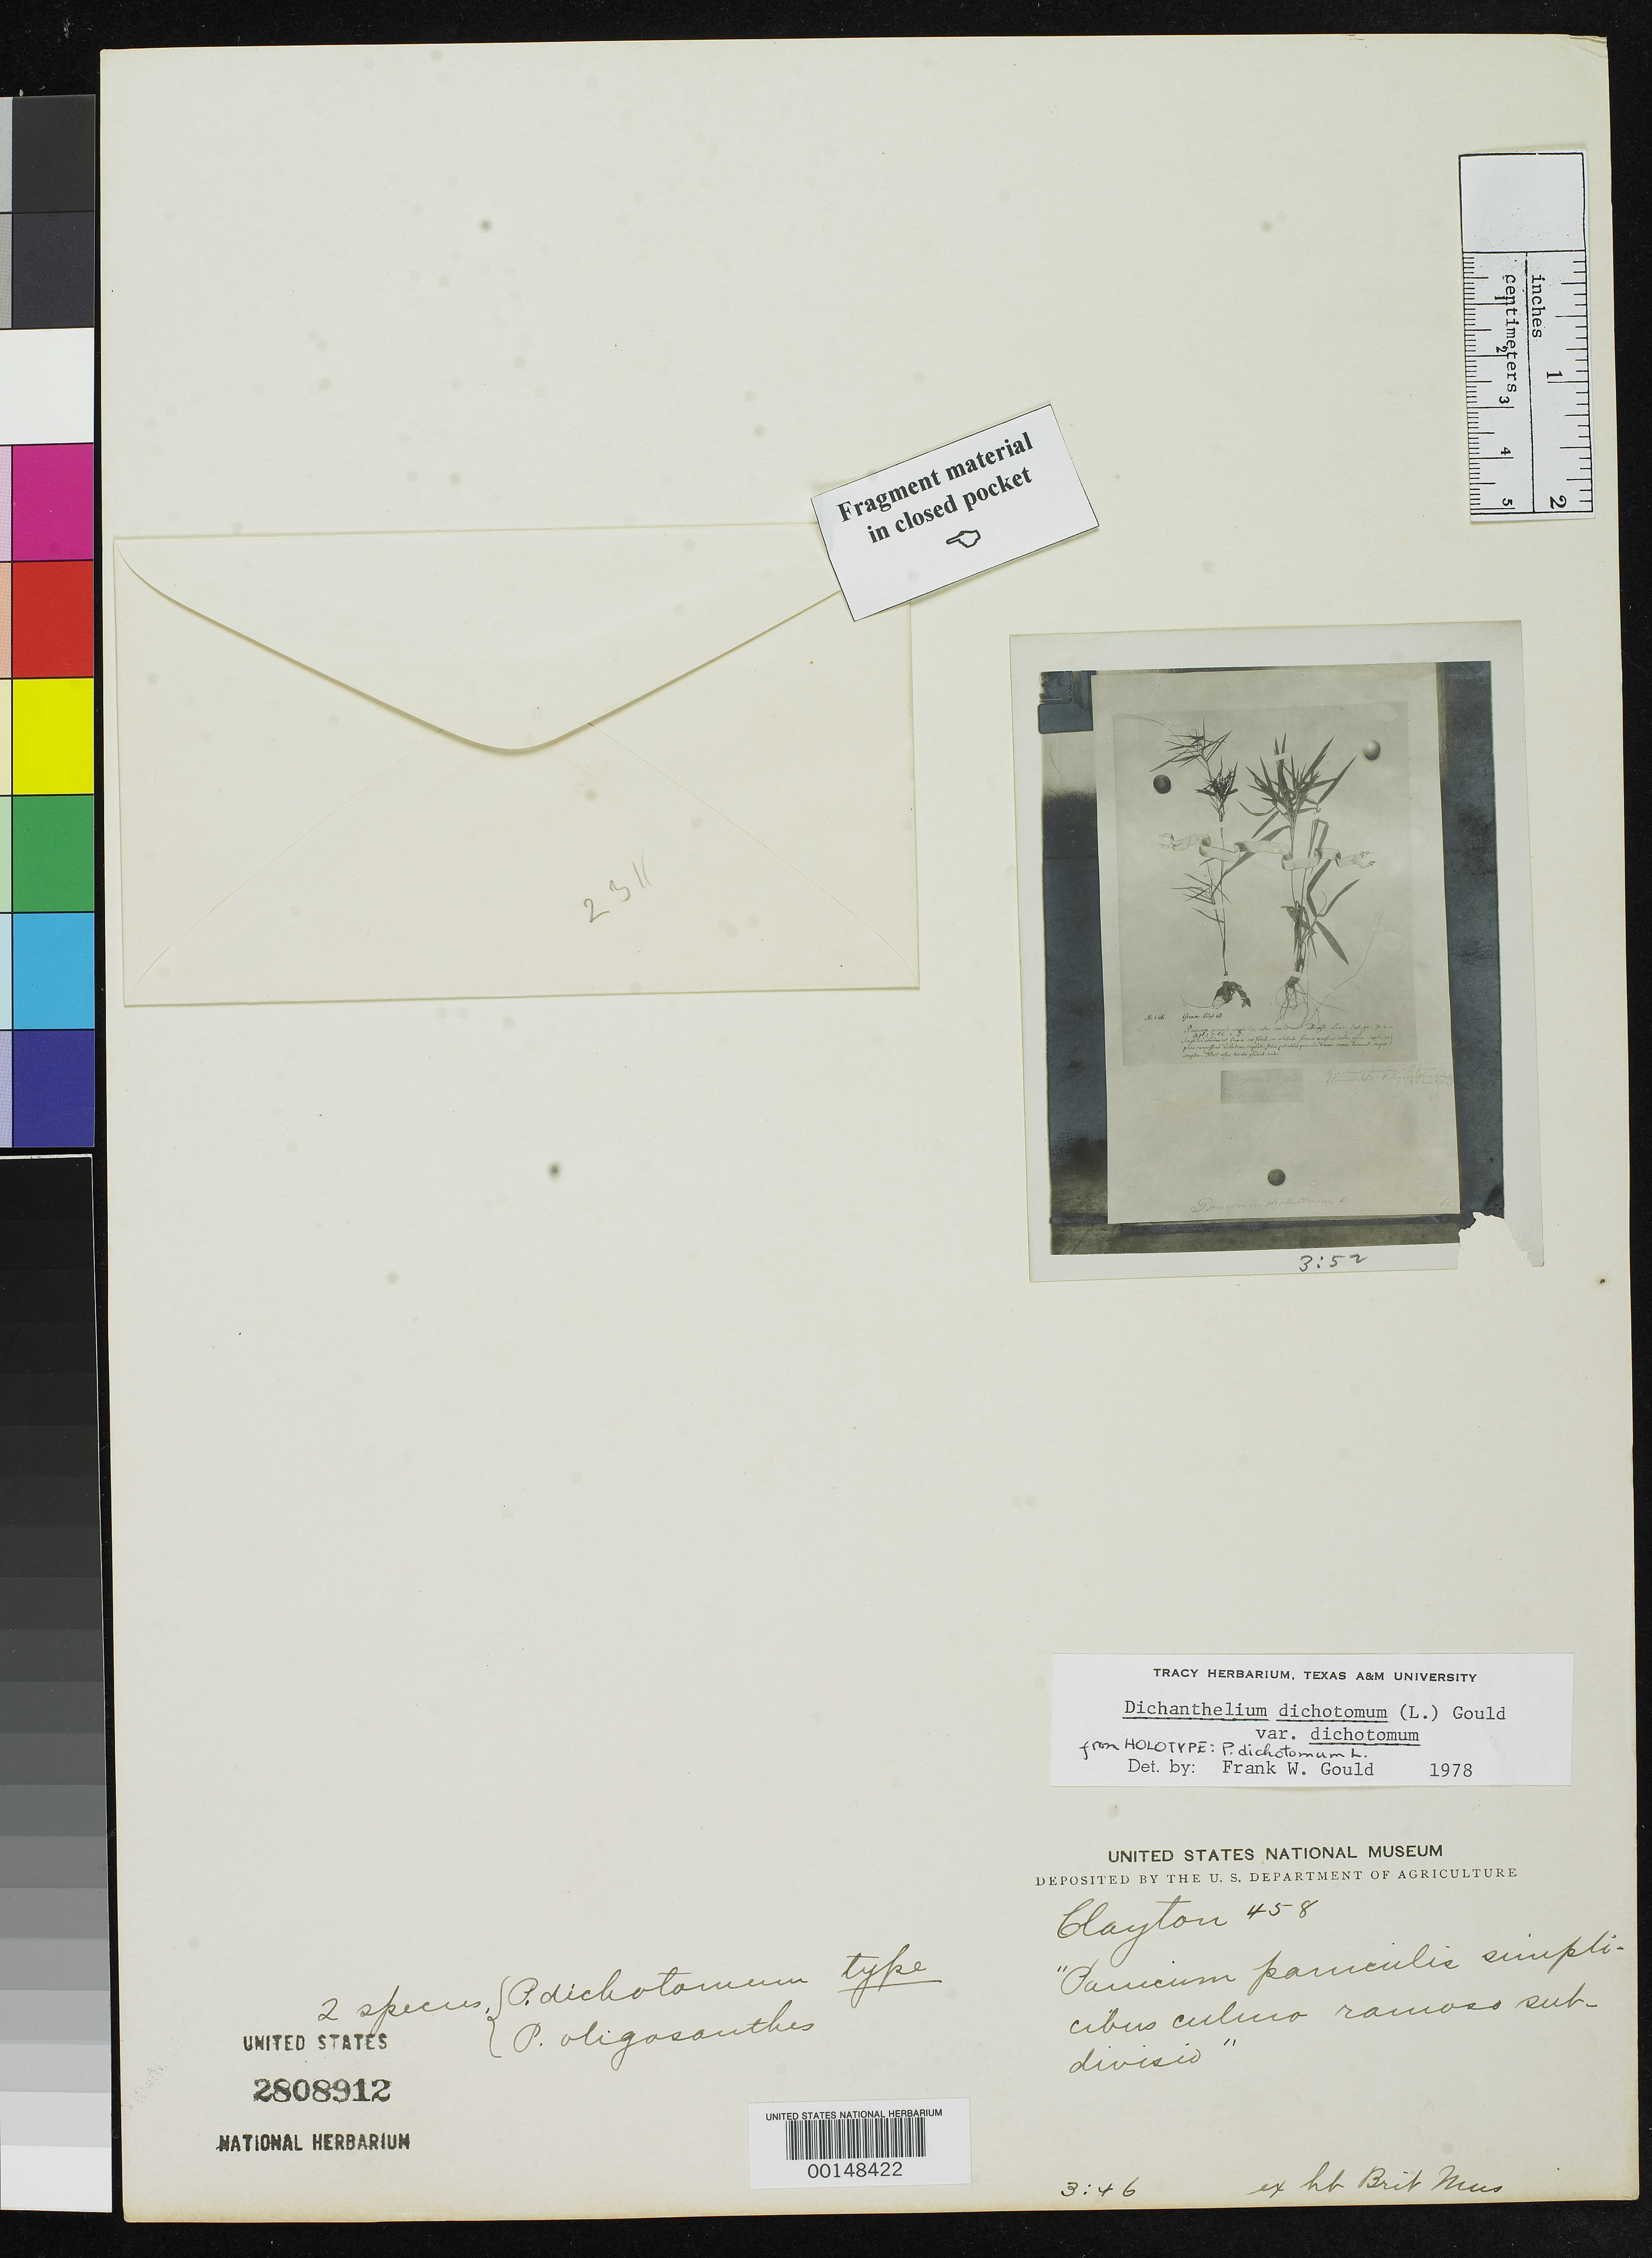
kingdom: Plantae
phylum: Tracheophyta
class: Liliopsida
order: Poales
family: Poaceae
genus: Panicum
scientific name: Panicum dichotomum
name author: L.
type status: Type Fragment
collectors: J. Clayton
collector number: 458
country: United States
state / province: Virginia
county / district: Fairfax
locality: West Falls Church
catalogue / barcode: US 2808912